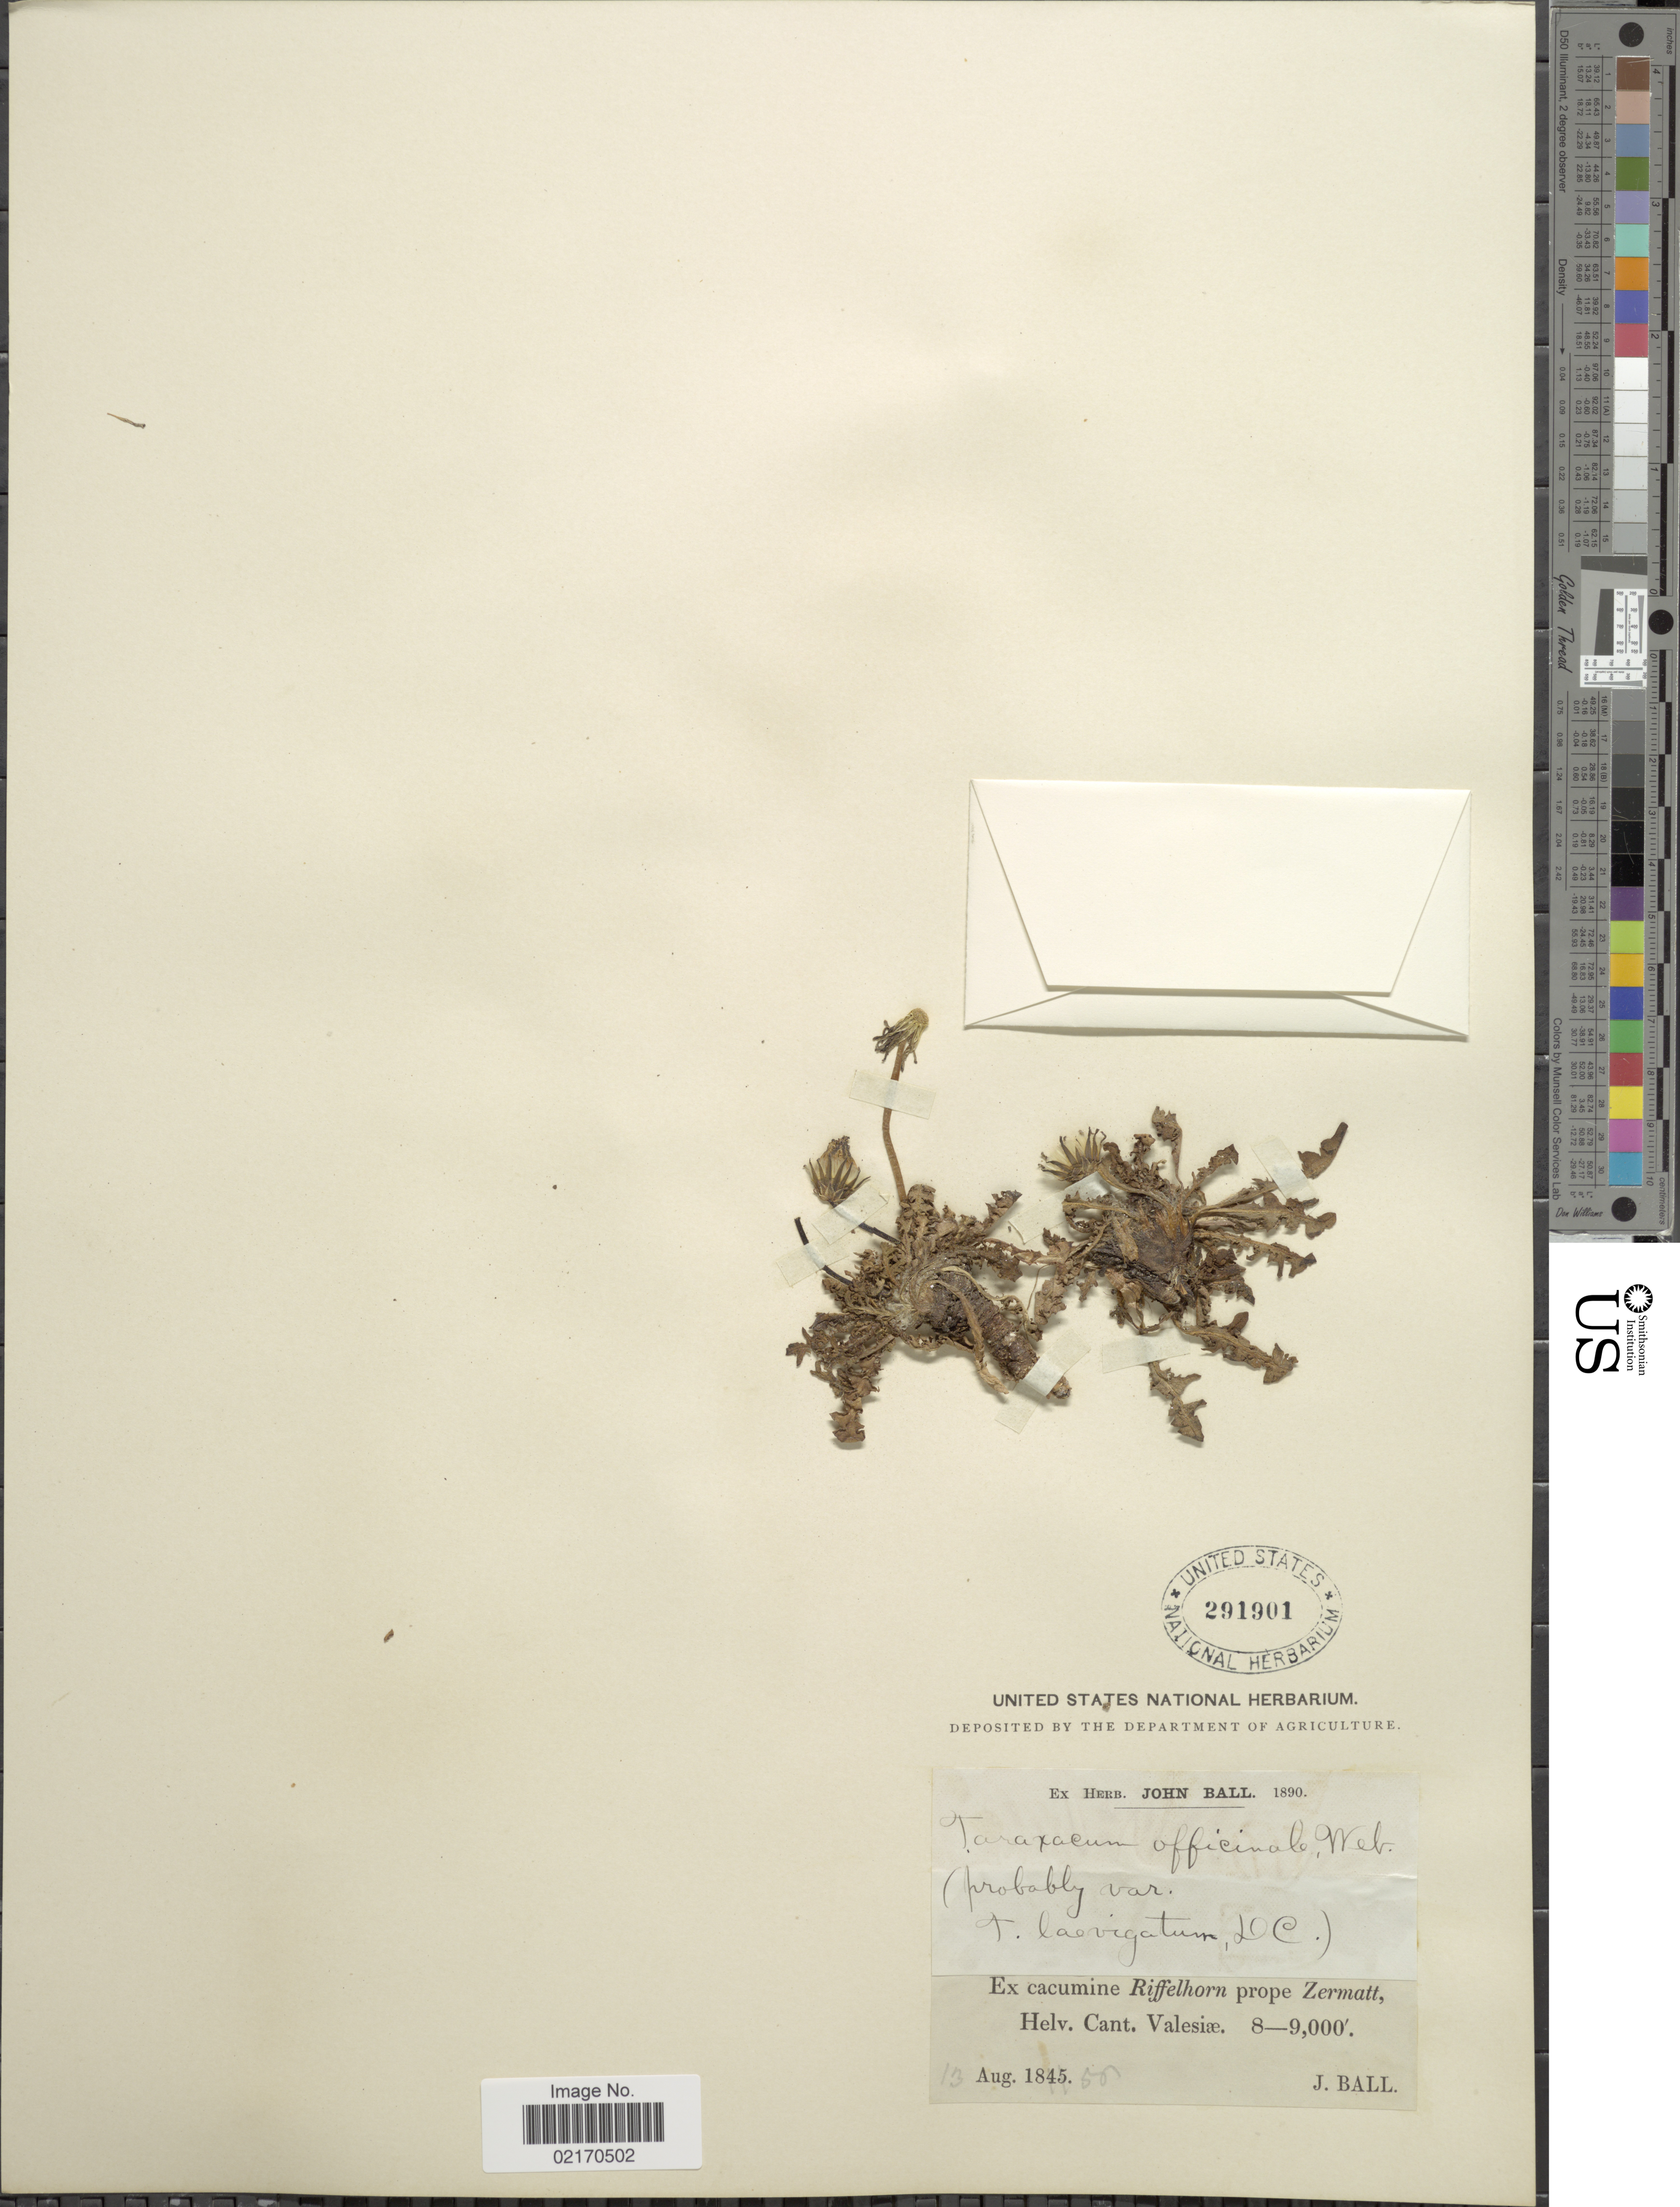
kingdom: Plantae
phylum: Tracheophyta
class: Magnoliopsida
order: Asterales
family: Asteraceae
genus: Taraxacum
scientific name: Taraxacum officinale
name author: G.H. Weber ex F.H. Wigg.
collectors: J. Ball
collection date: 1850-08-13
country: Switzerland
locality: Ex cacumine Riffelhorn prope Zermatt, Helv.Cant. Valesiae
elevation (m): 2438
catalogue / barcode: US 291901